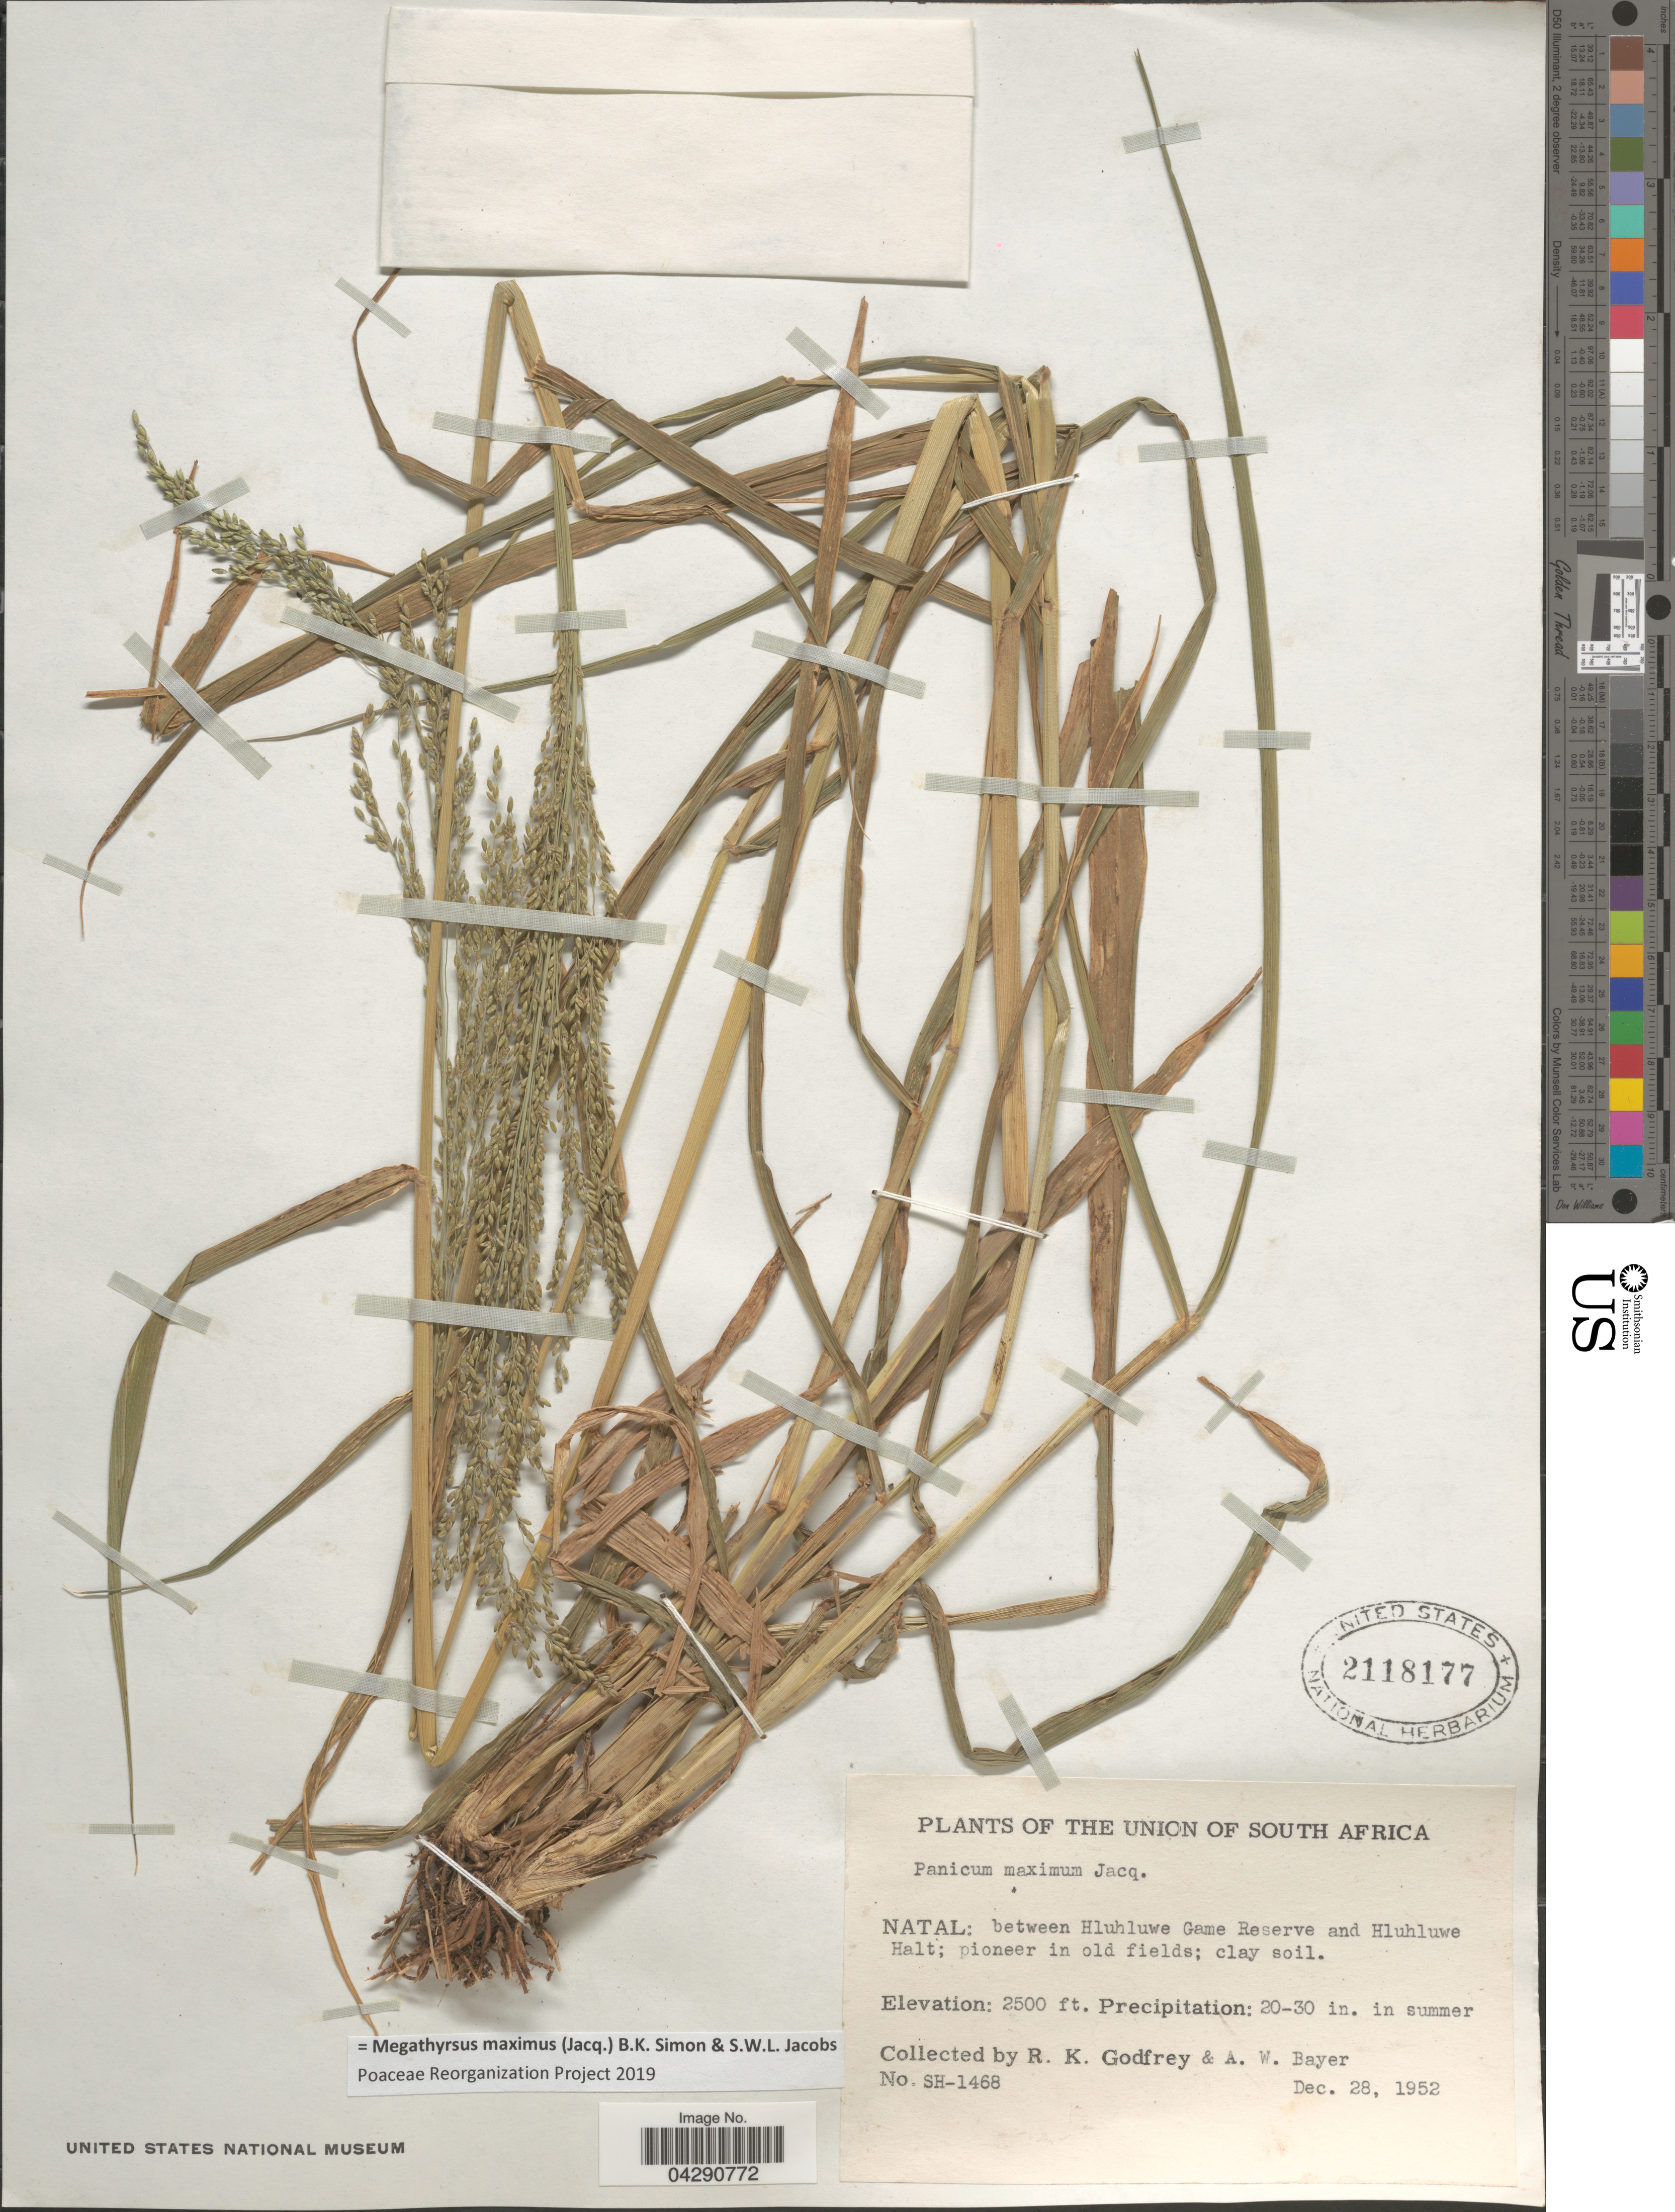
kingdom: Plantae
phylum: Tracheophyta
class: Liliopsida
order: Poales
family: Poaceae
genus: Megathyrsus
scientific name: Megathyrsus maximus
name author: (Jacq.) B.K. Simon & S.W.L. Jacobs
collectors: R. K. Godfrey & A. Bayer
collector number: SH-1468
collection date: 1952-12-28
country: South Africa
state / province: KwaZulu-Natal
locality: The Union of South Africa. Natal: between Hluhluwe Game Reserve and Hluhluwe Halt.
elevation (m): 762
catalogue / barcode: US 2118177